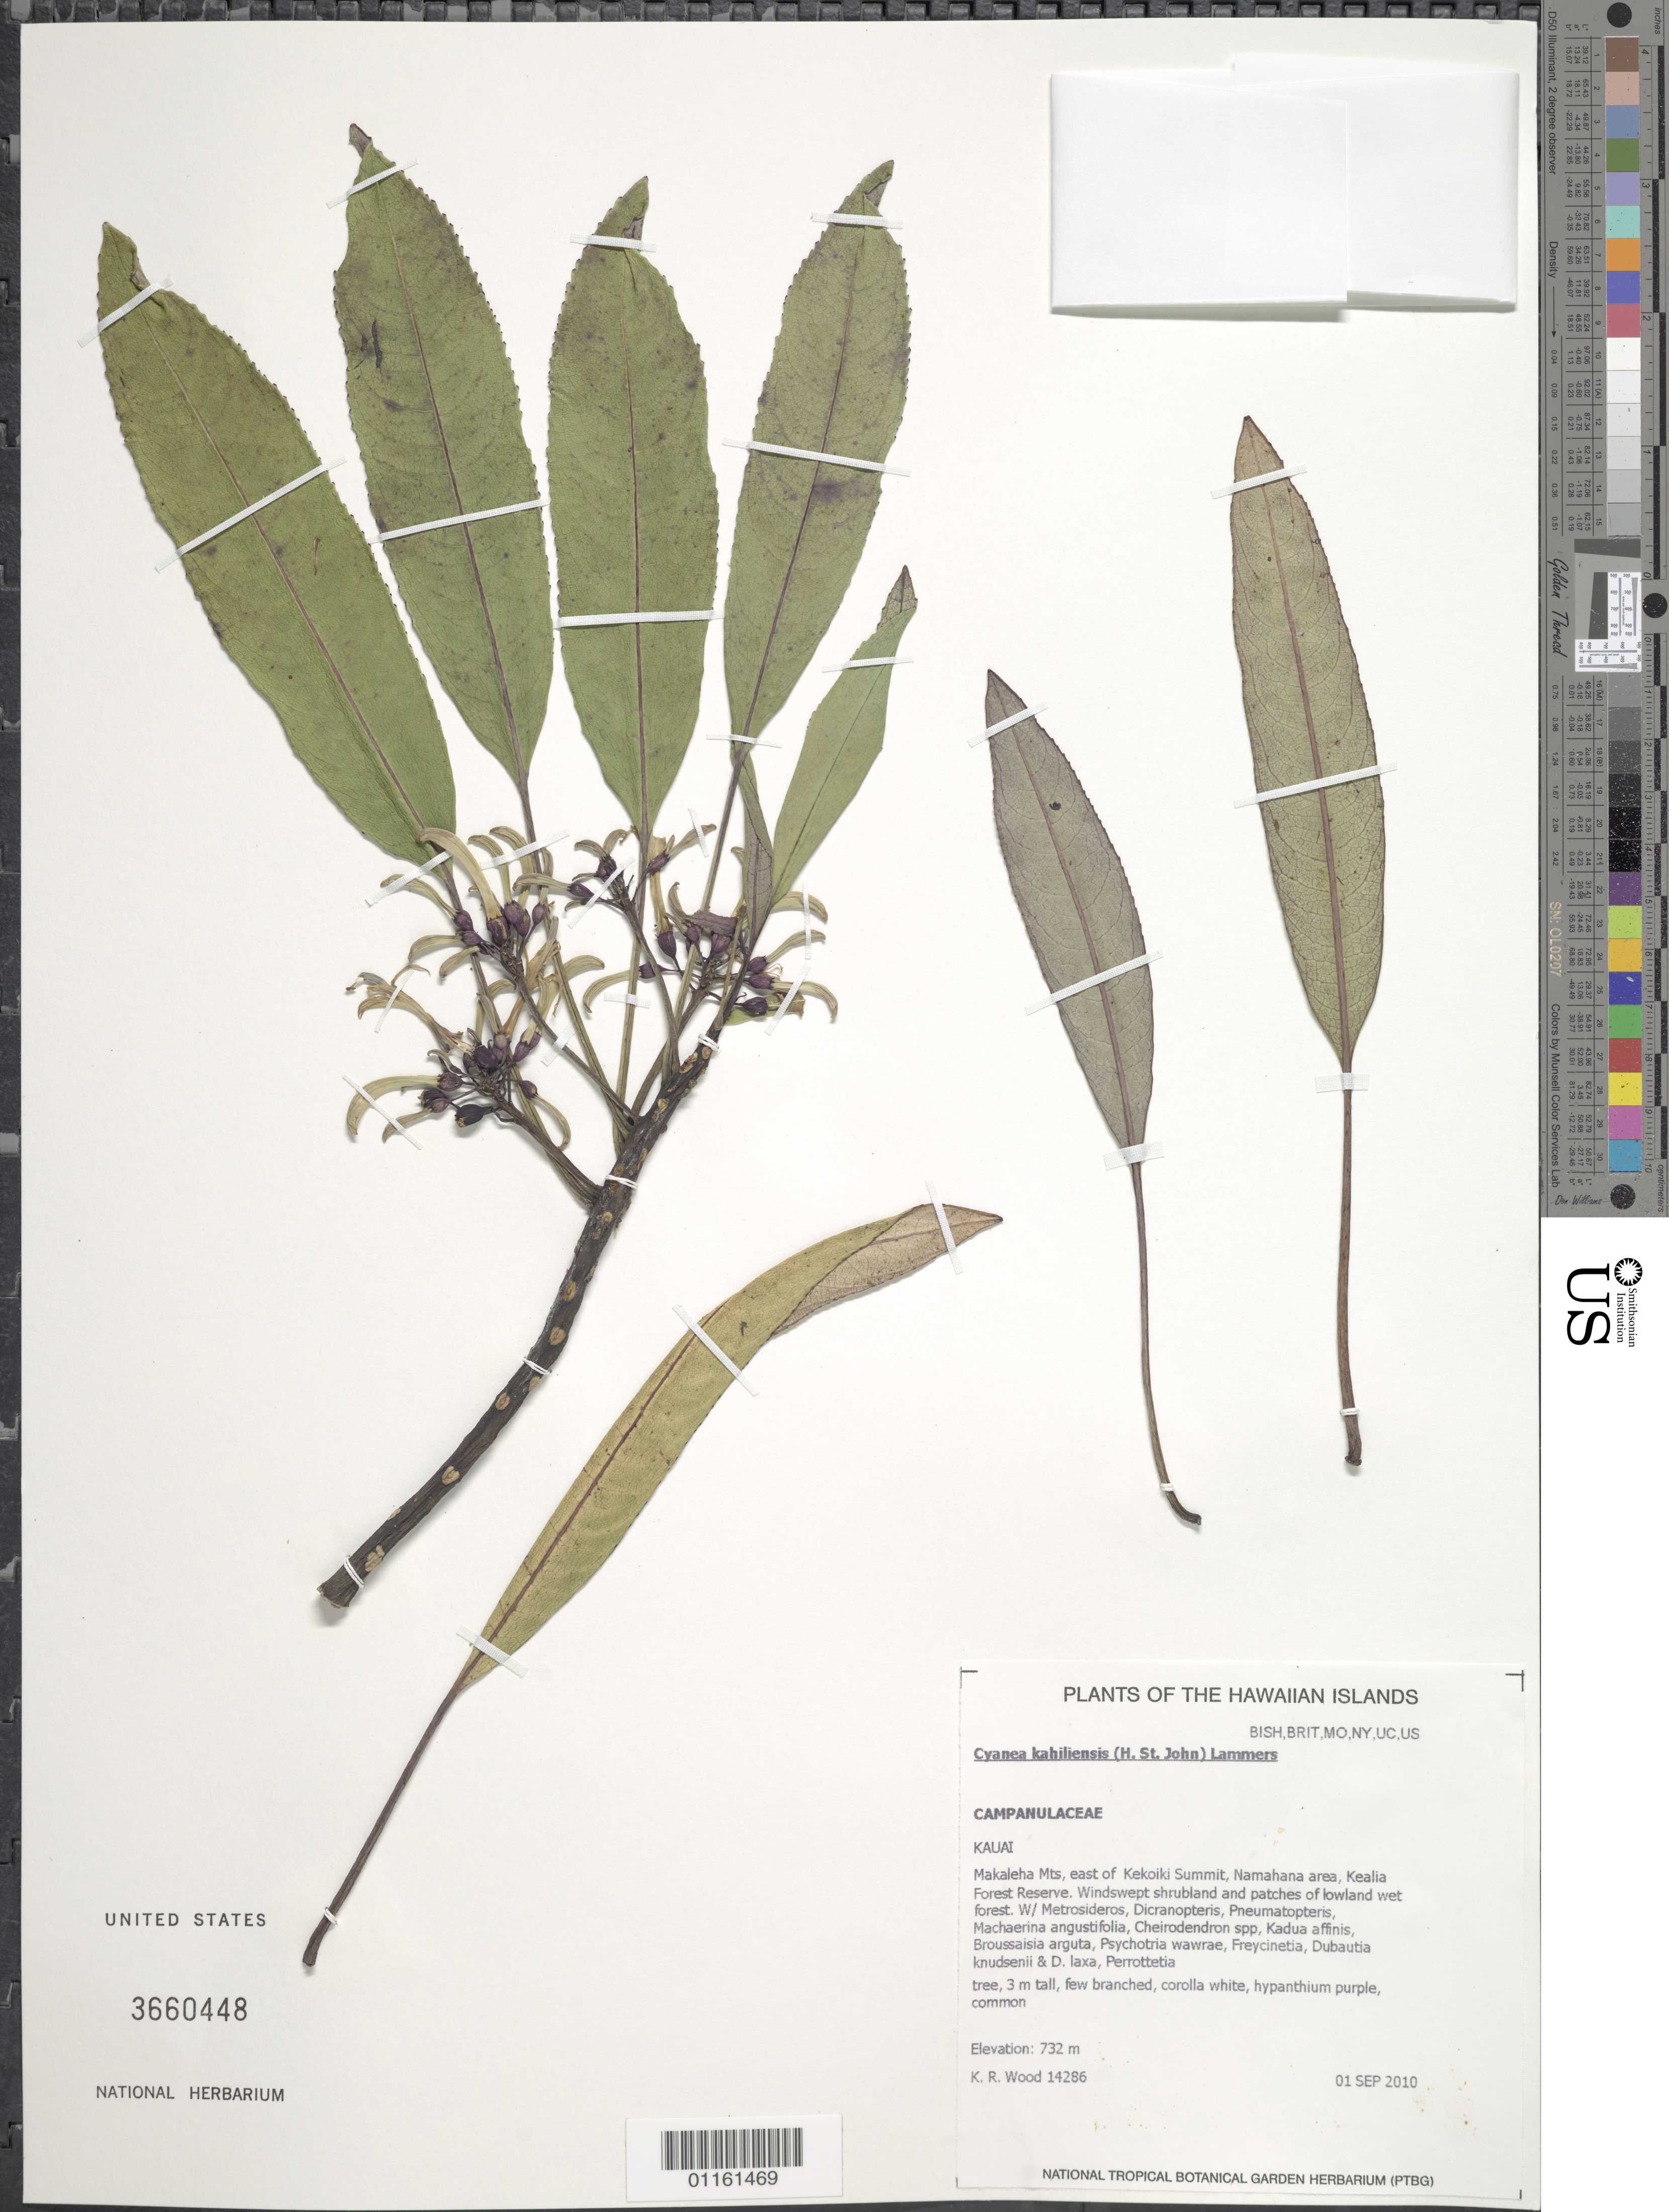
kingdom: Plantae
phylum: Tracheophyta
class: Magnoliopsida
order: Asterales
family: Campanulaceae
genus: Cyanea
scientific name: Cyanea kahiliensis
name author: (H. St. John) Lammers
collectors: K. R. Wood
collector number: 14286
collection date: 2010-09-01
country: United States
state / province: Hawaii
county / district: Kauai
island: Kaua'i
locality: Makaleha Mts, east of Kekoiki Summit, Namahana area, Kealia Forest Reserve.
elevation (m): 732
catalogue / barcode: US 3660448